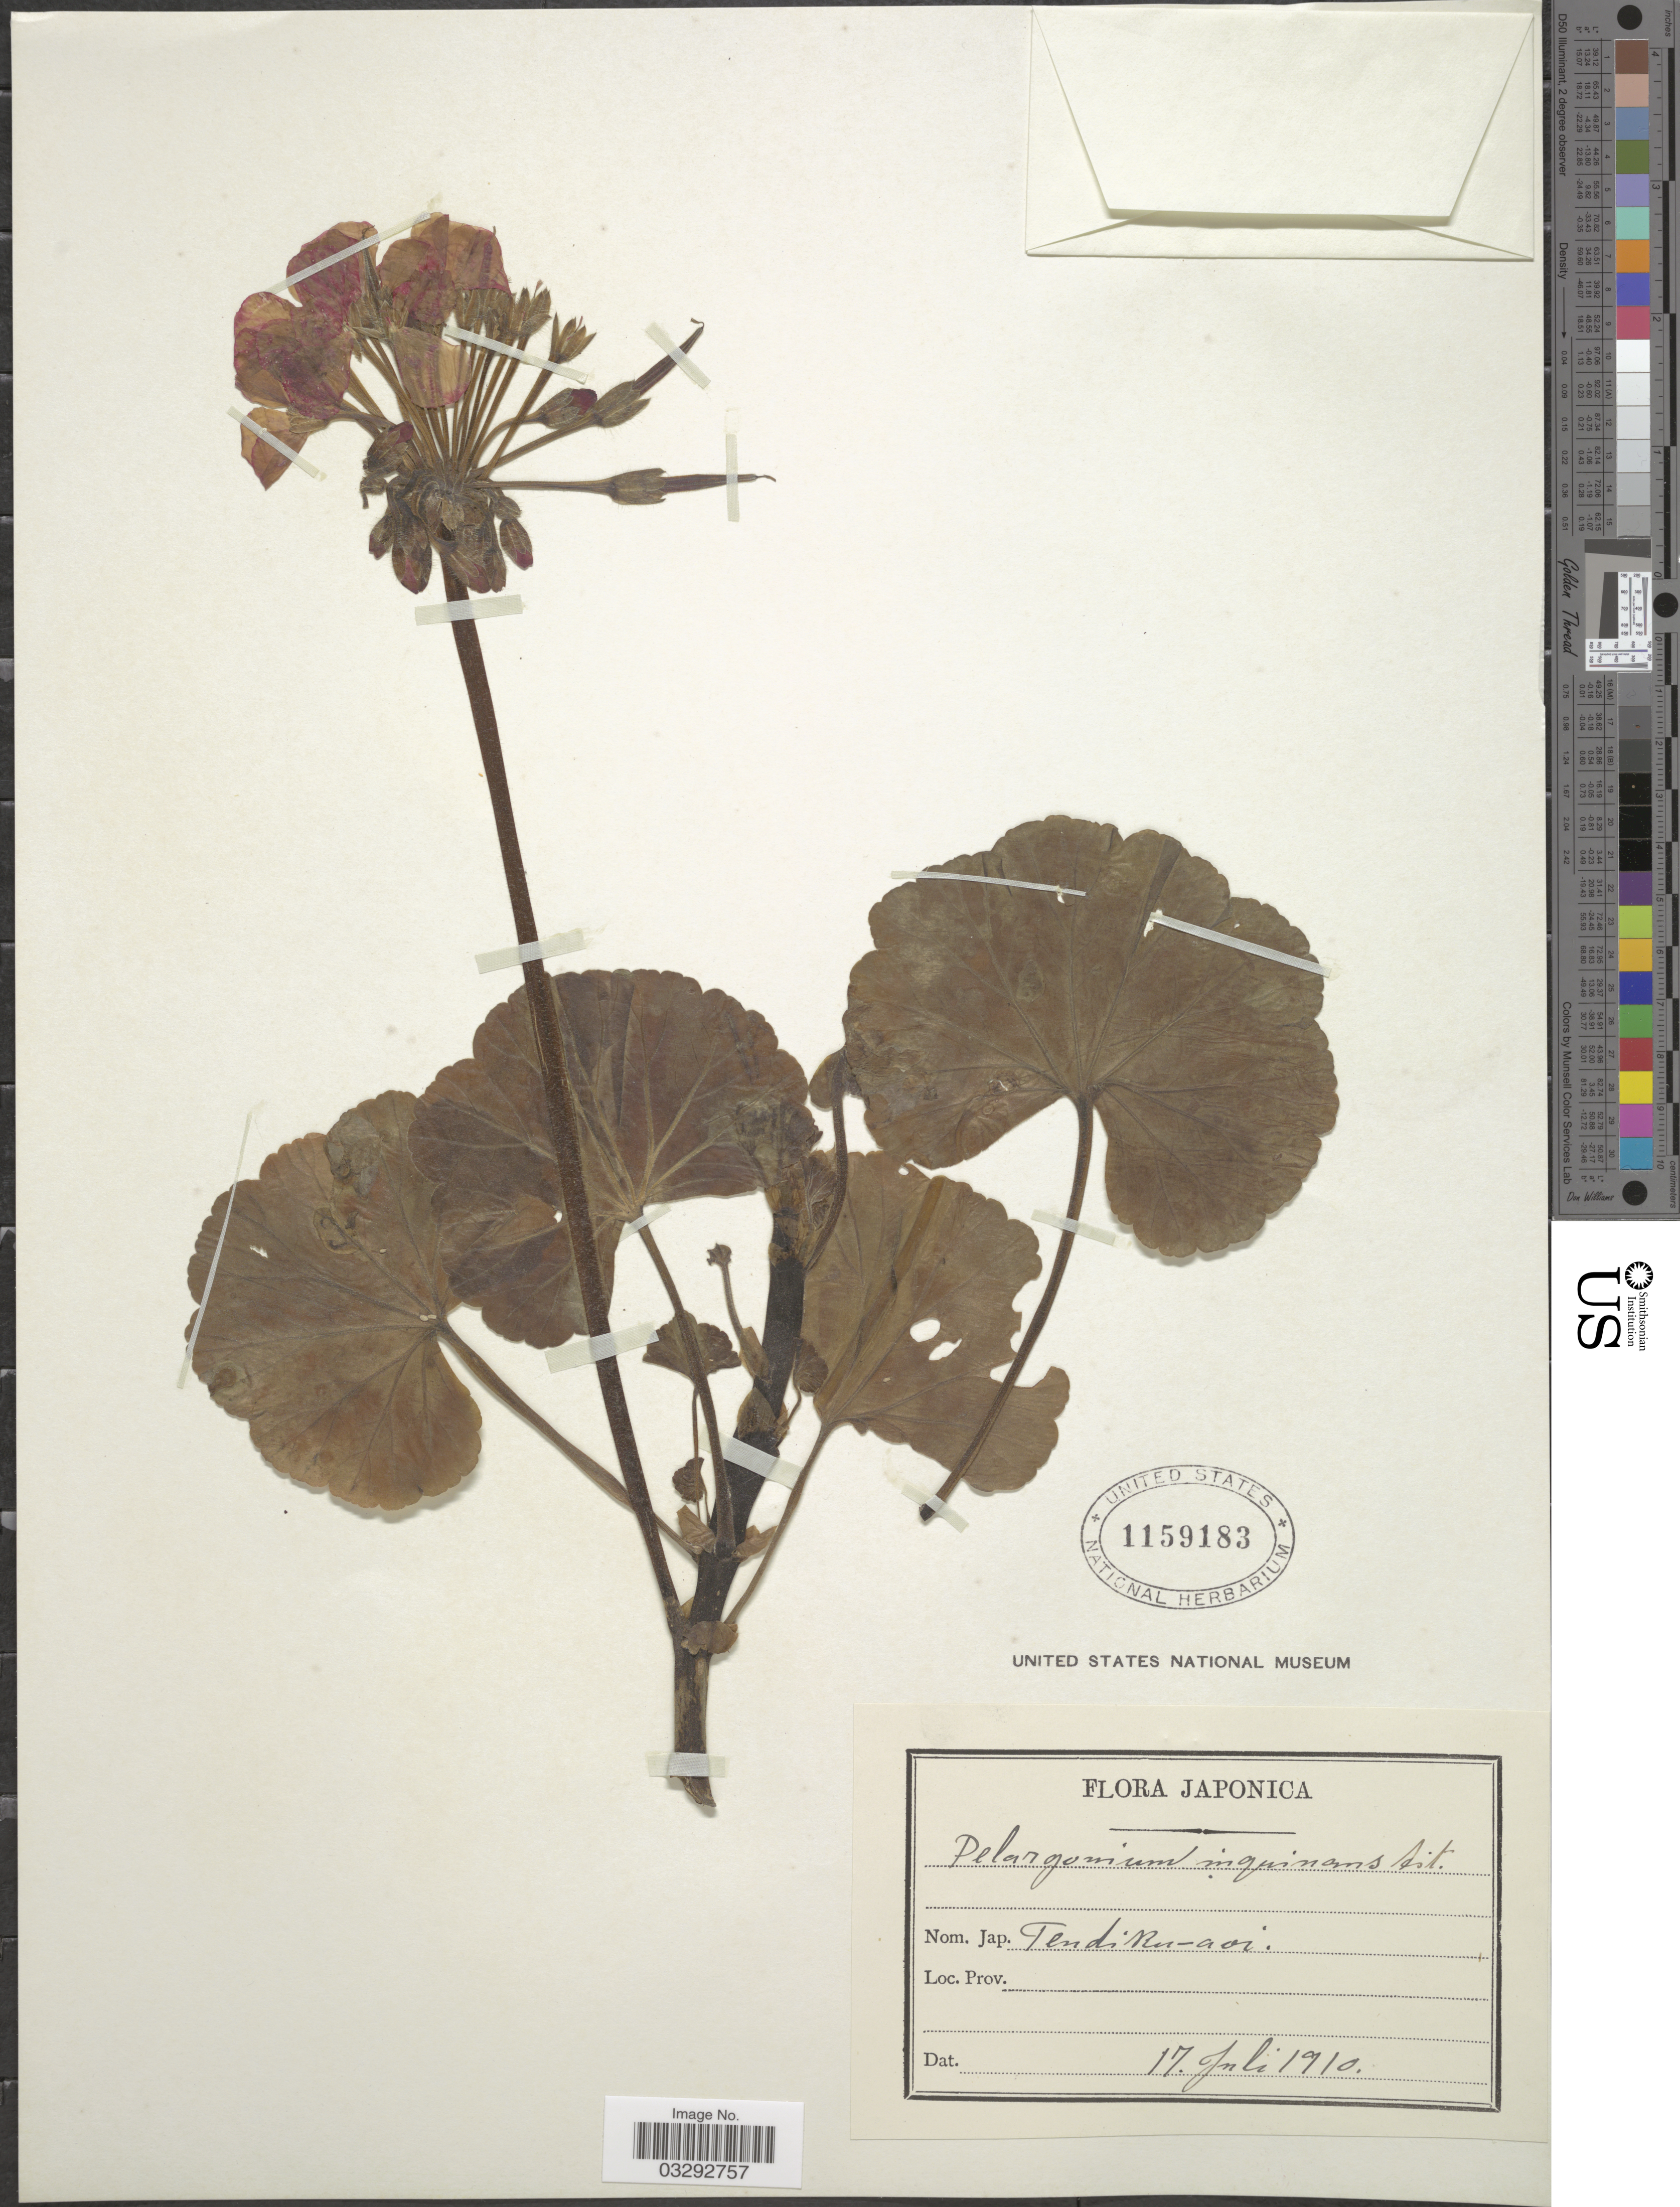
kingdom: Plantae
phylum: Tracheophyta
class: Magnoliopsida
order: Geraniales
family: Geraniaceae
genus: Pelargonium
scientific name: Pelargonium sp.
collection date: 1910-07-17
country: Japan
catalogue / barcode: US 1159183